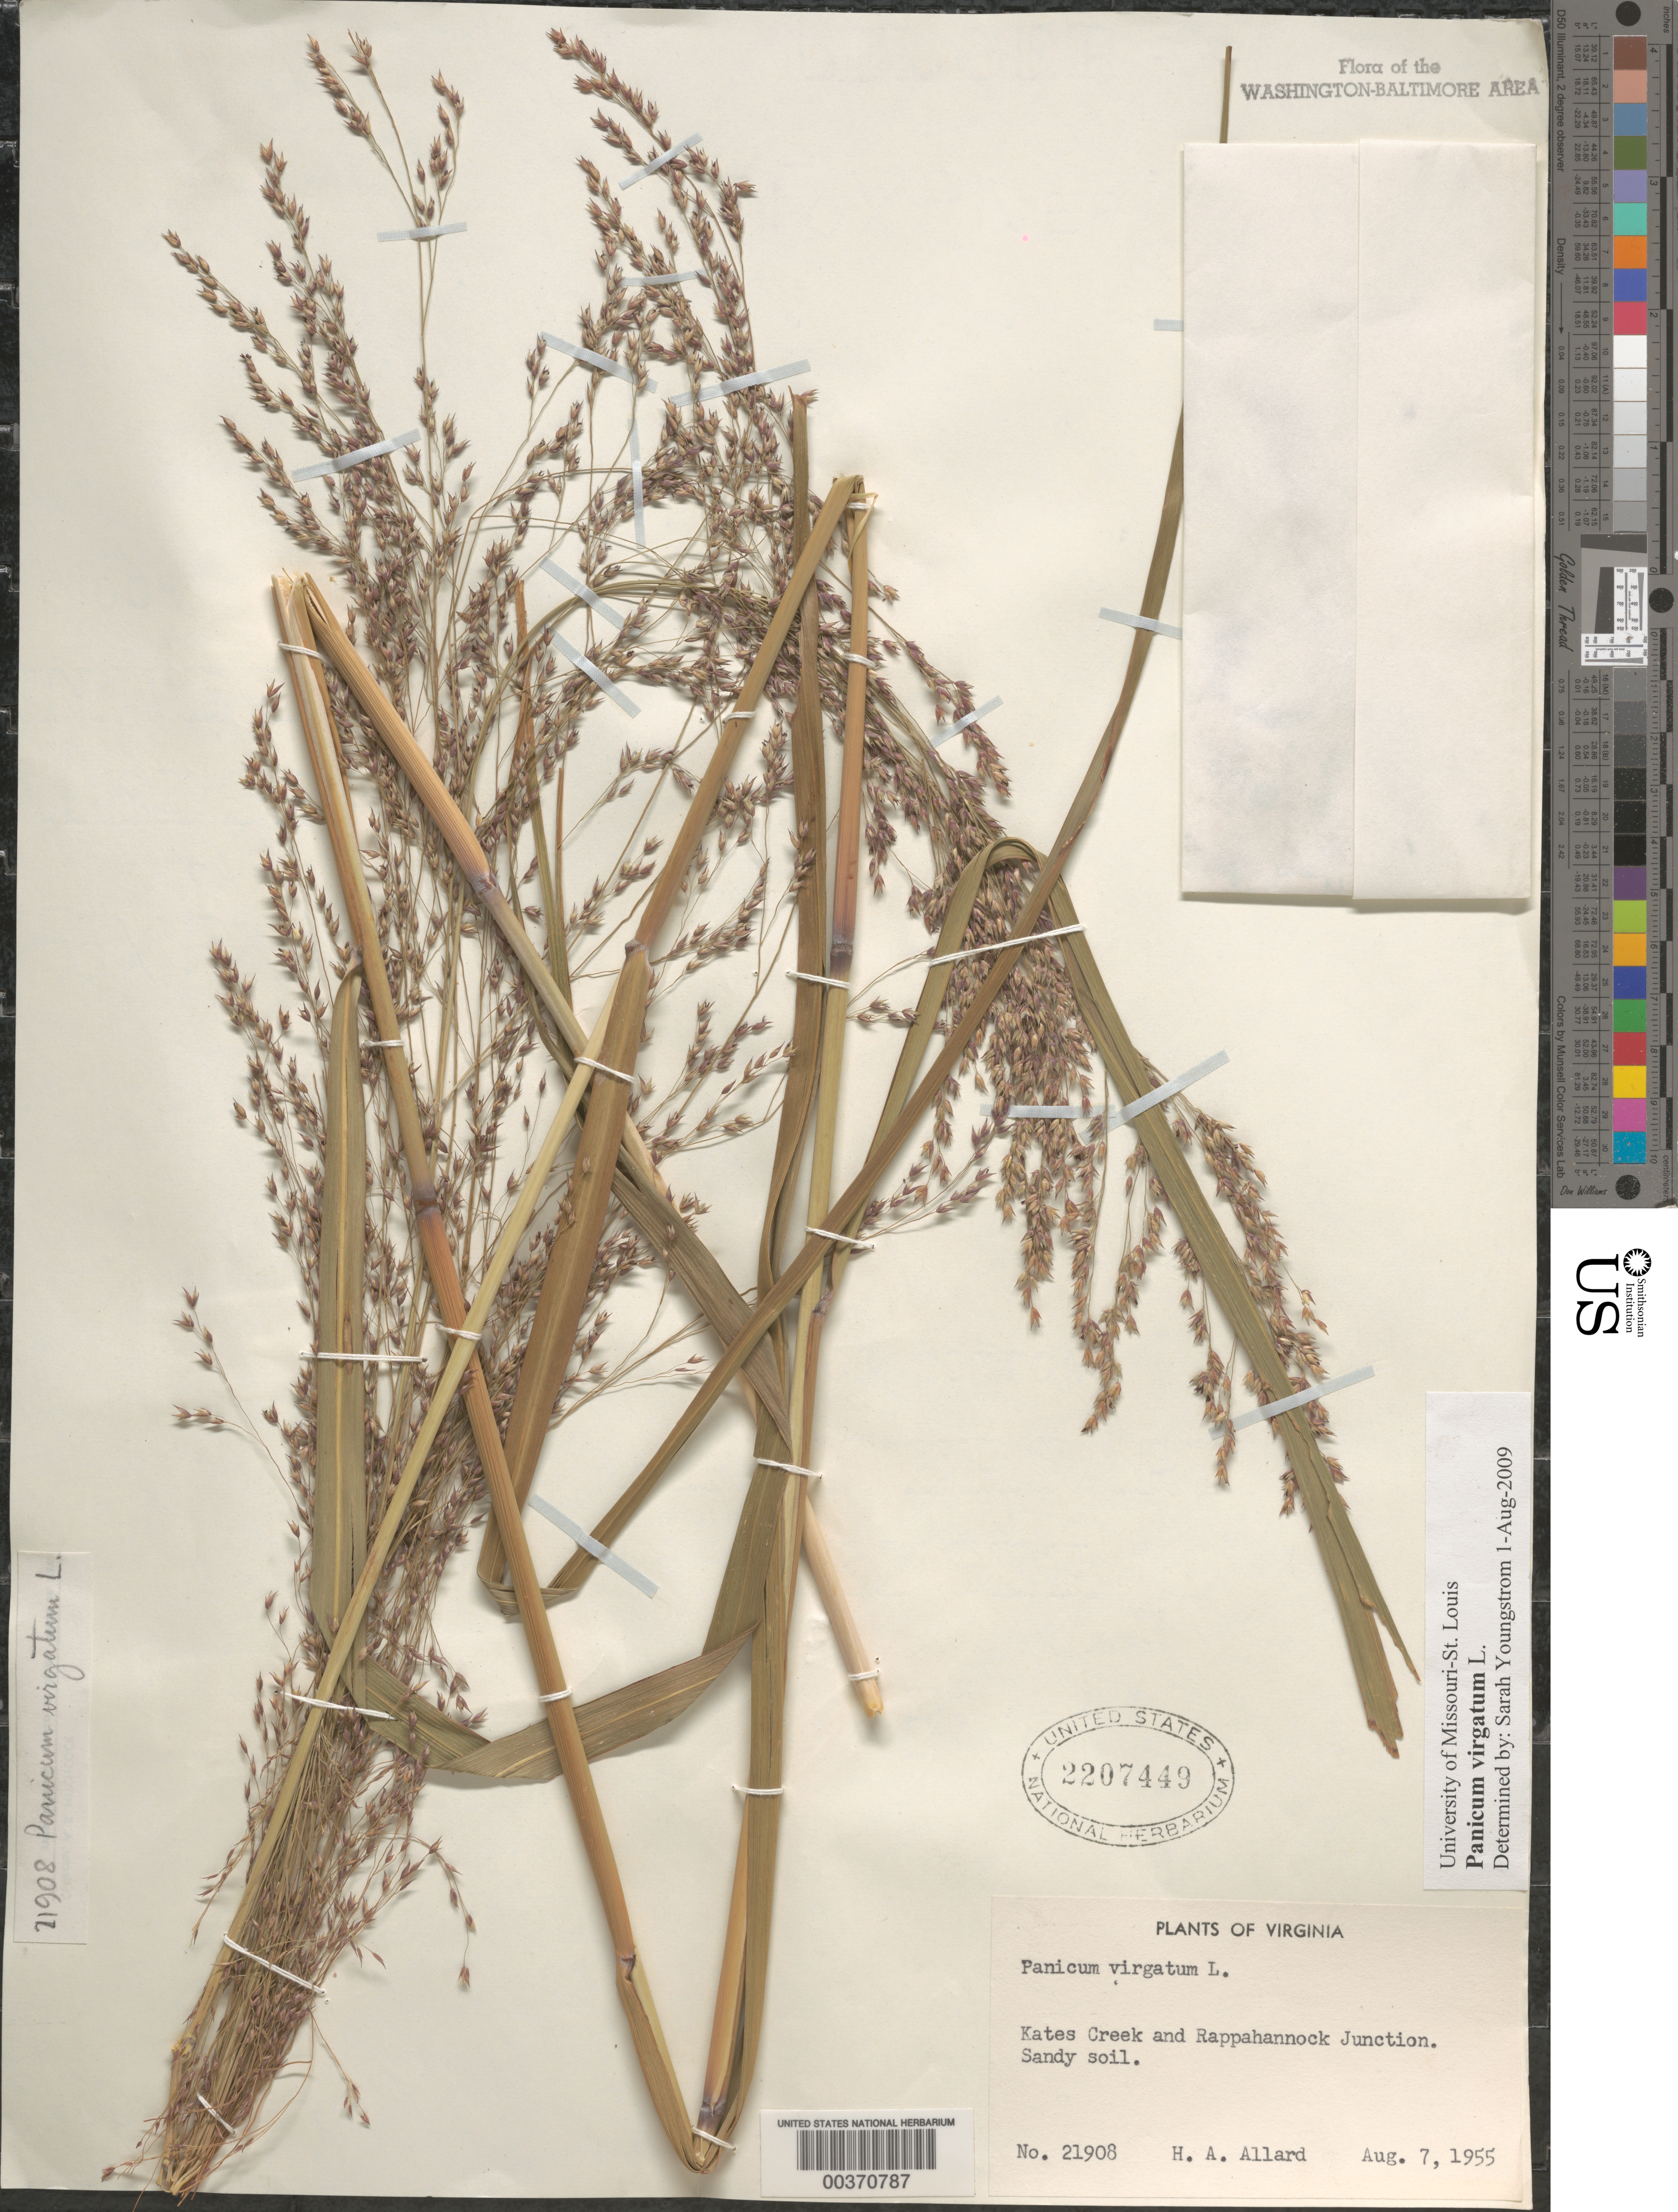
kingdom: Plantae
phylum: Tracheophyta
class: Liliopsida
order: Poales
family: Poaceae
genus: Panicum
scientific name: Panicum virgatum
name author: L.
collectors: H. A. Allard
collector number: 21908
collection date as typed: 07 Aug 1955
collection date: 1955-08-07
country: United States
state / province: Virginia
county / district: Lancaster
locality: Kates Creek and Rappahannock Junction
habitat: Sandy soil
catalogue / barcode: US 2207449